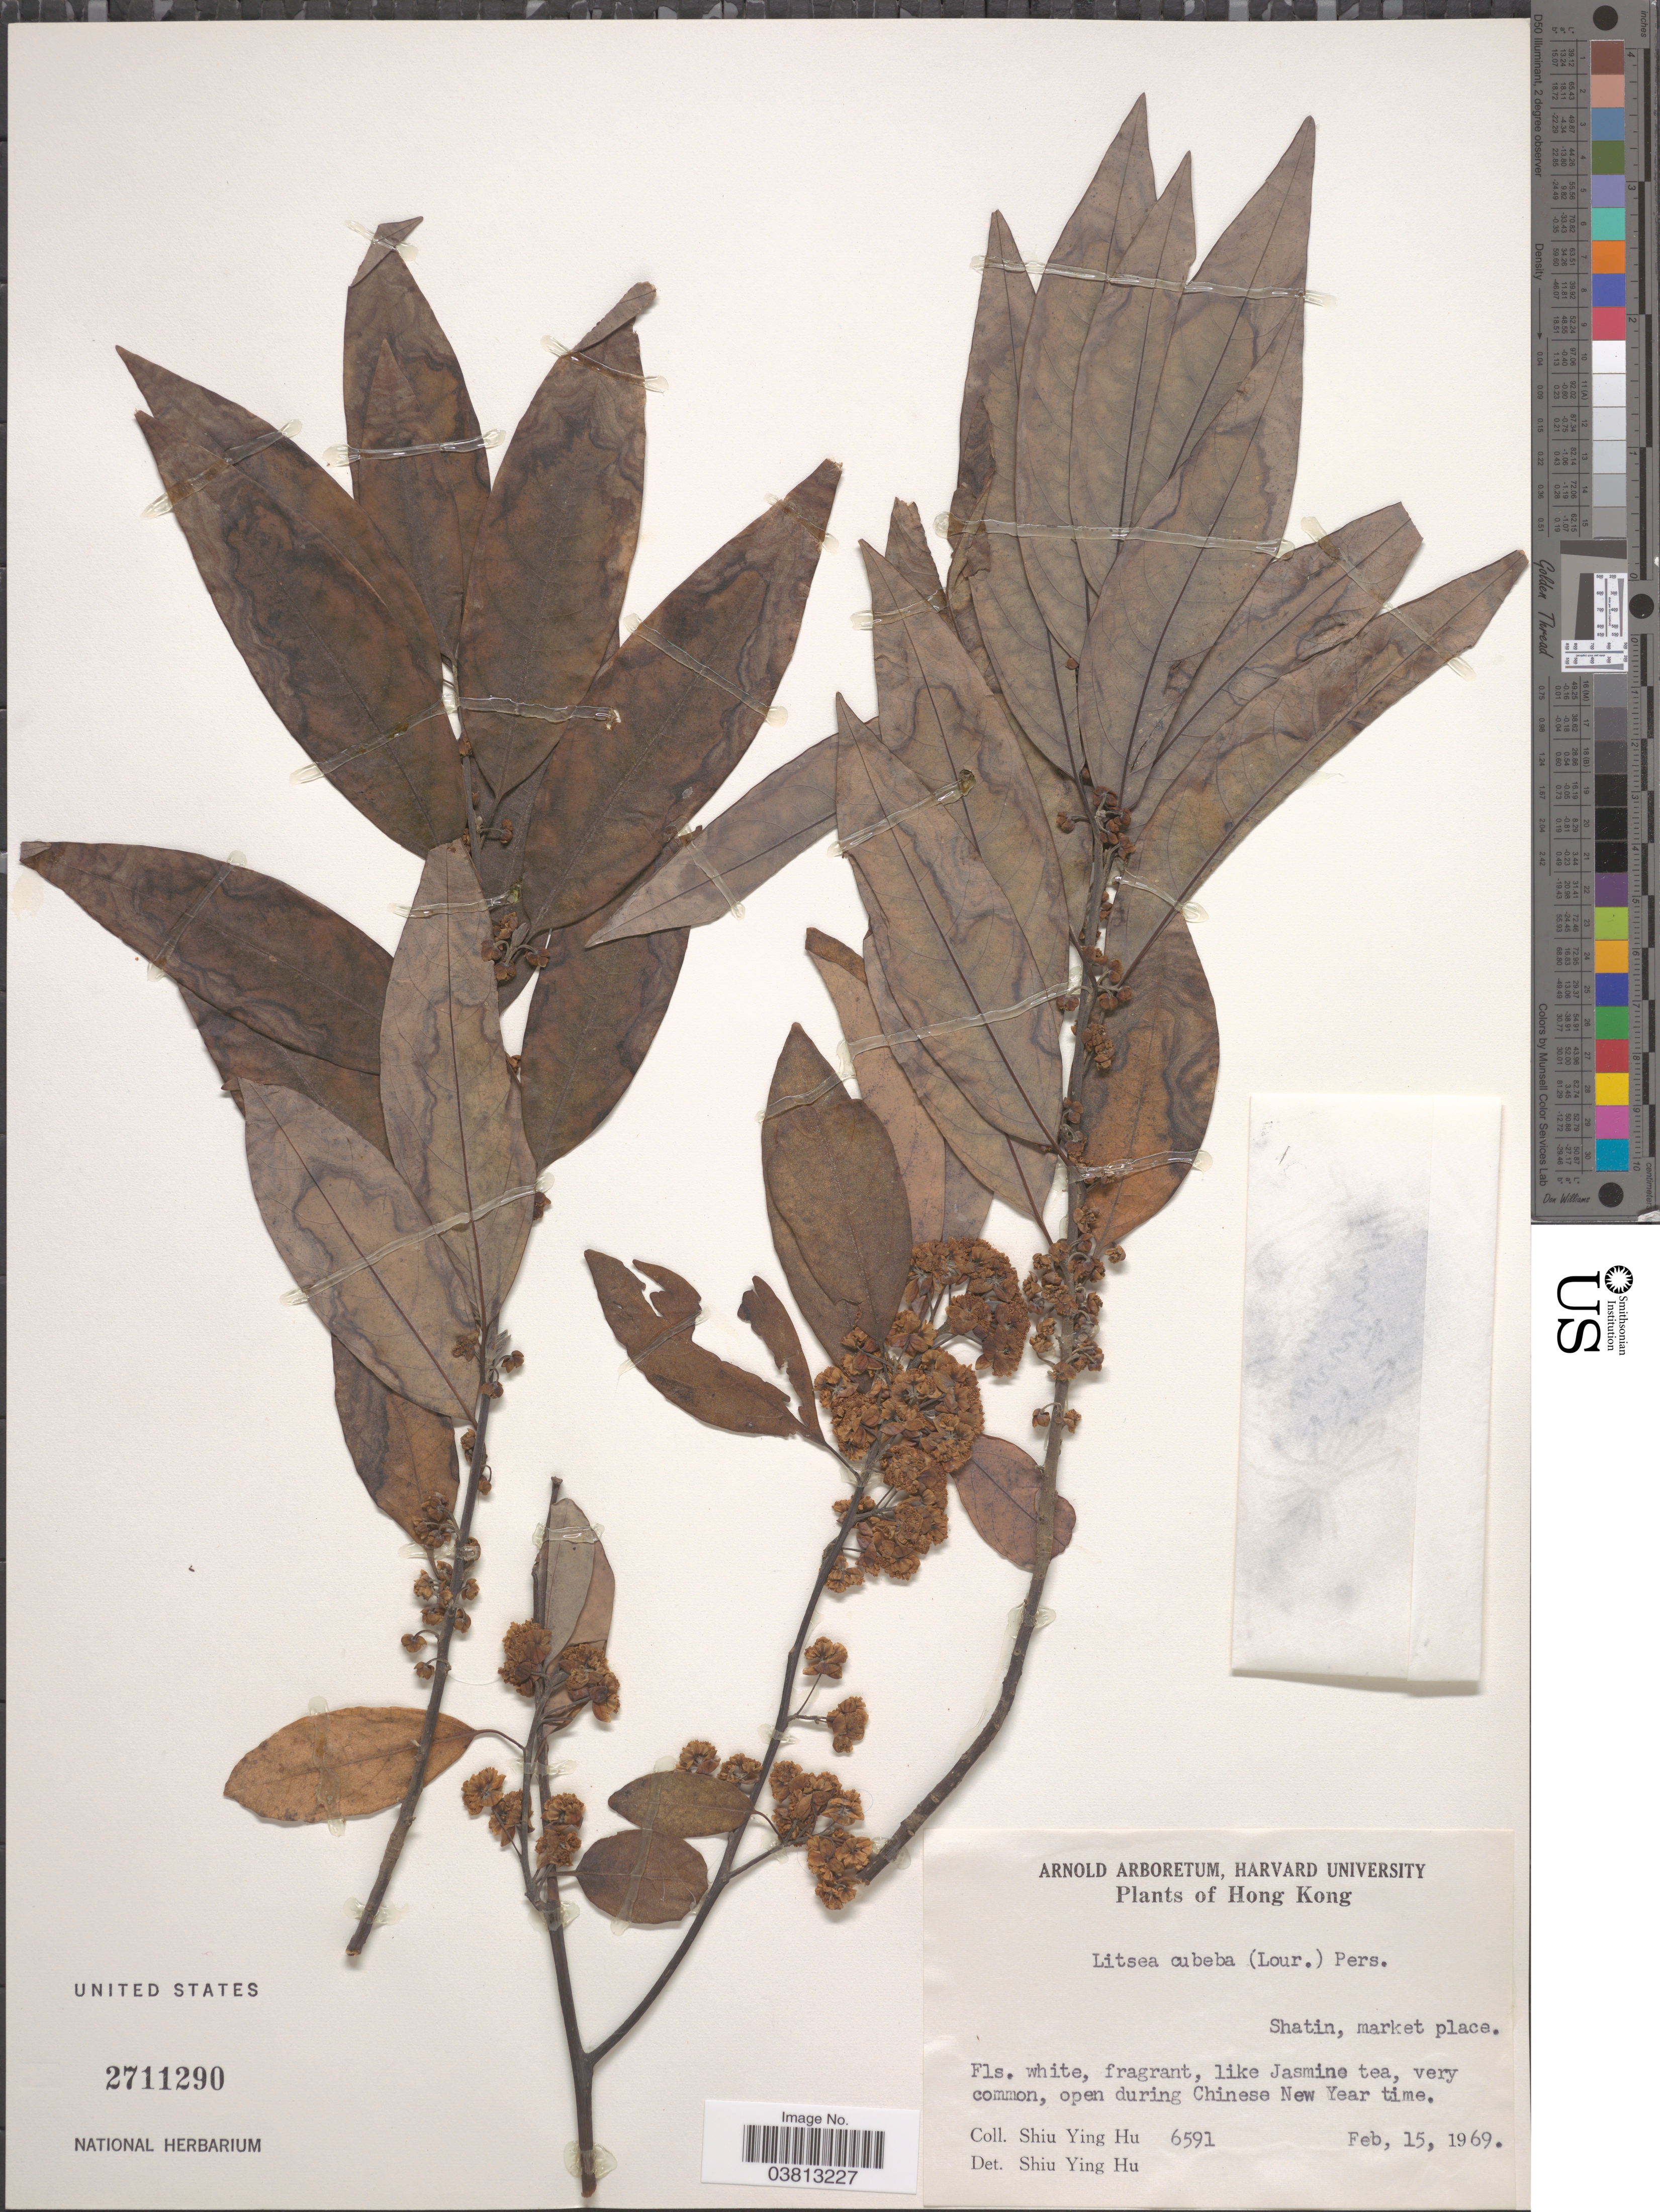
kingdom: Plantae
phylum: Tracheophyta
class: Magnoliopsida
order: Laurales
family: Lauraceae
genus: Litsea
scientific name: Litsea cubeba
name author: (Lour.) Pers.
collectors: S. Y. Hu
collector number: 6591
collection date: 1969-02-15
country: China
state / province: Hong Kong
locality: Shatin, market place.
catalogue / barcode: US 2711290